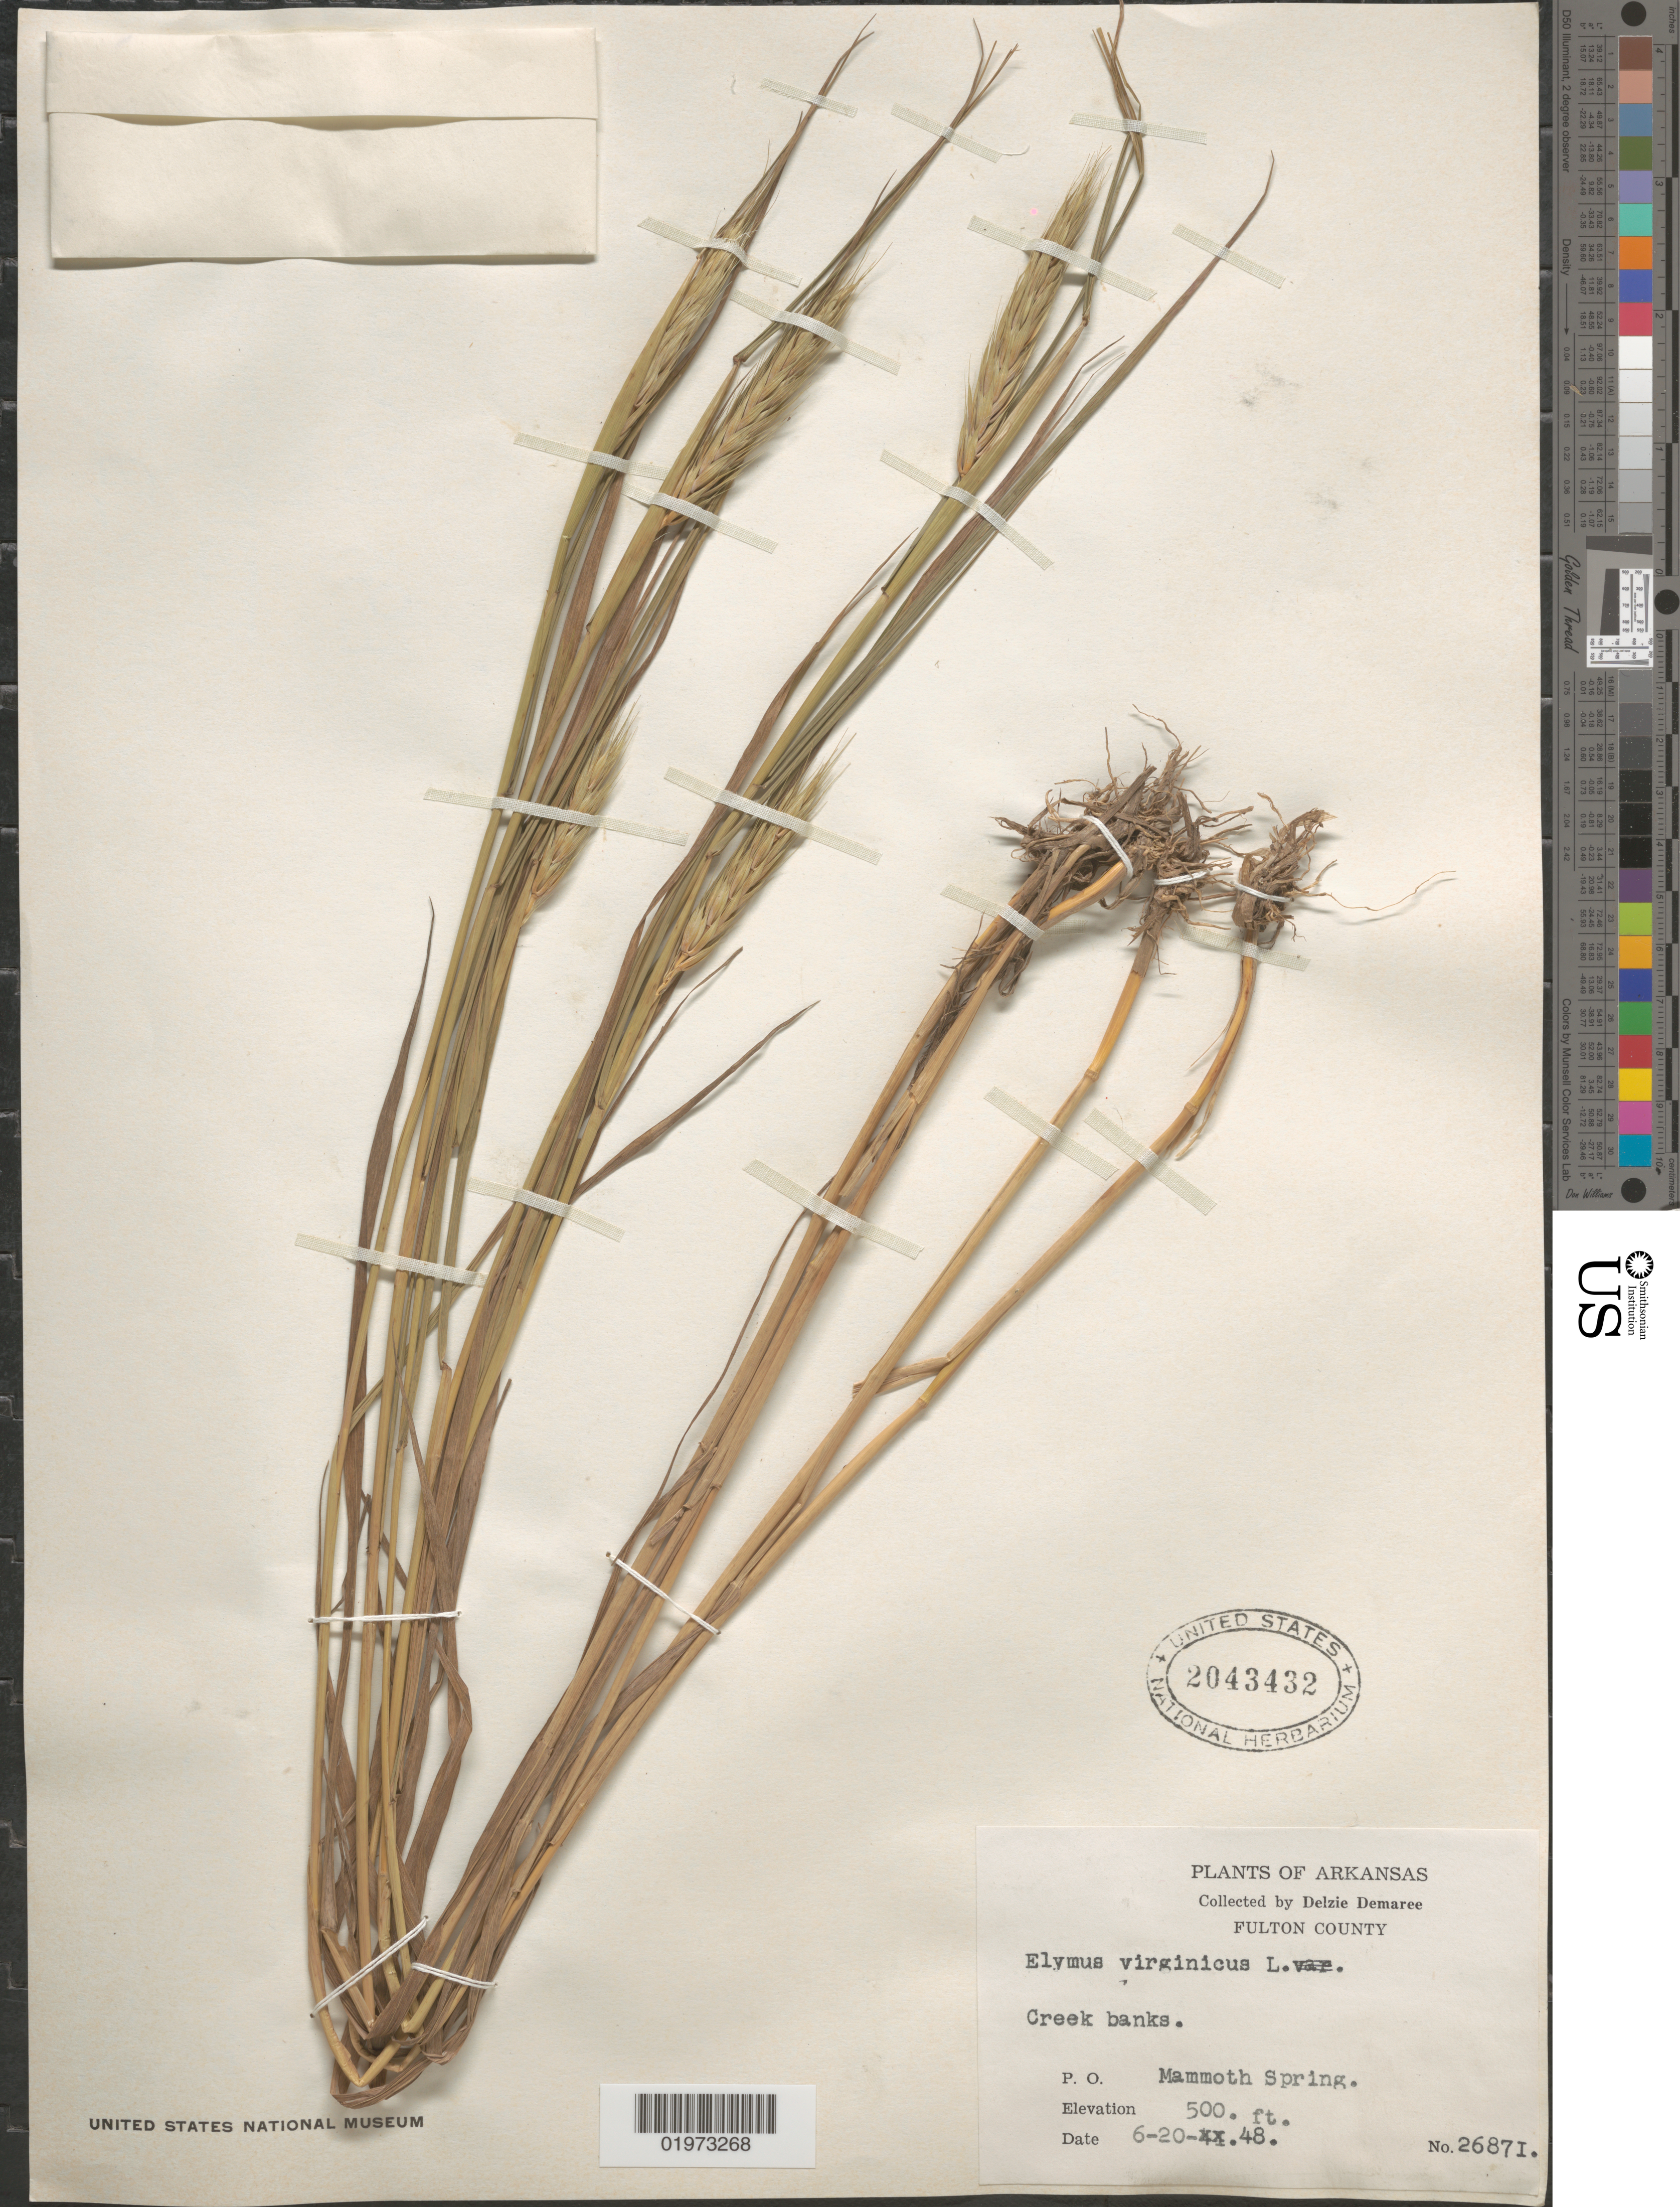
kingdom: Plantae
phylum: Tracheophyta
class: Liliopsida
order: Poales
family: Poaceae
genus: Elymus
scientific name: Elymus virginicus var. virginicus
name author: L.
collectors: D. Demaree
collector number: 26871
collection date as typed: Transcribed d/m/y: 20/6/48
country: United States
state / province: Arkansas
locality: Fulton County. Creek banks. P. O. Mammoth Spring.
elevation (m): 152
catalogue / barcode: US 2043432